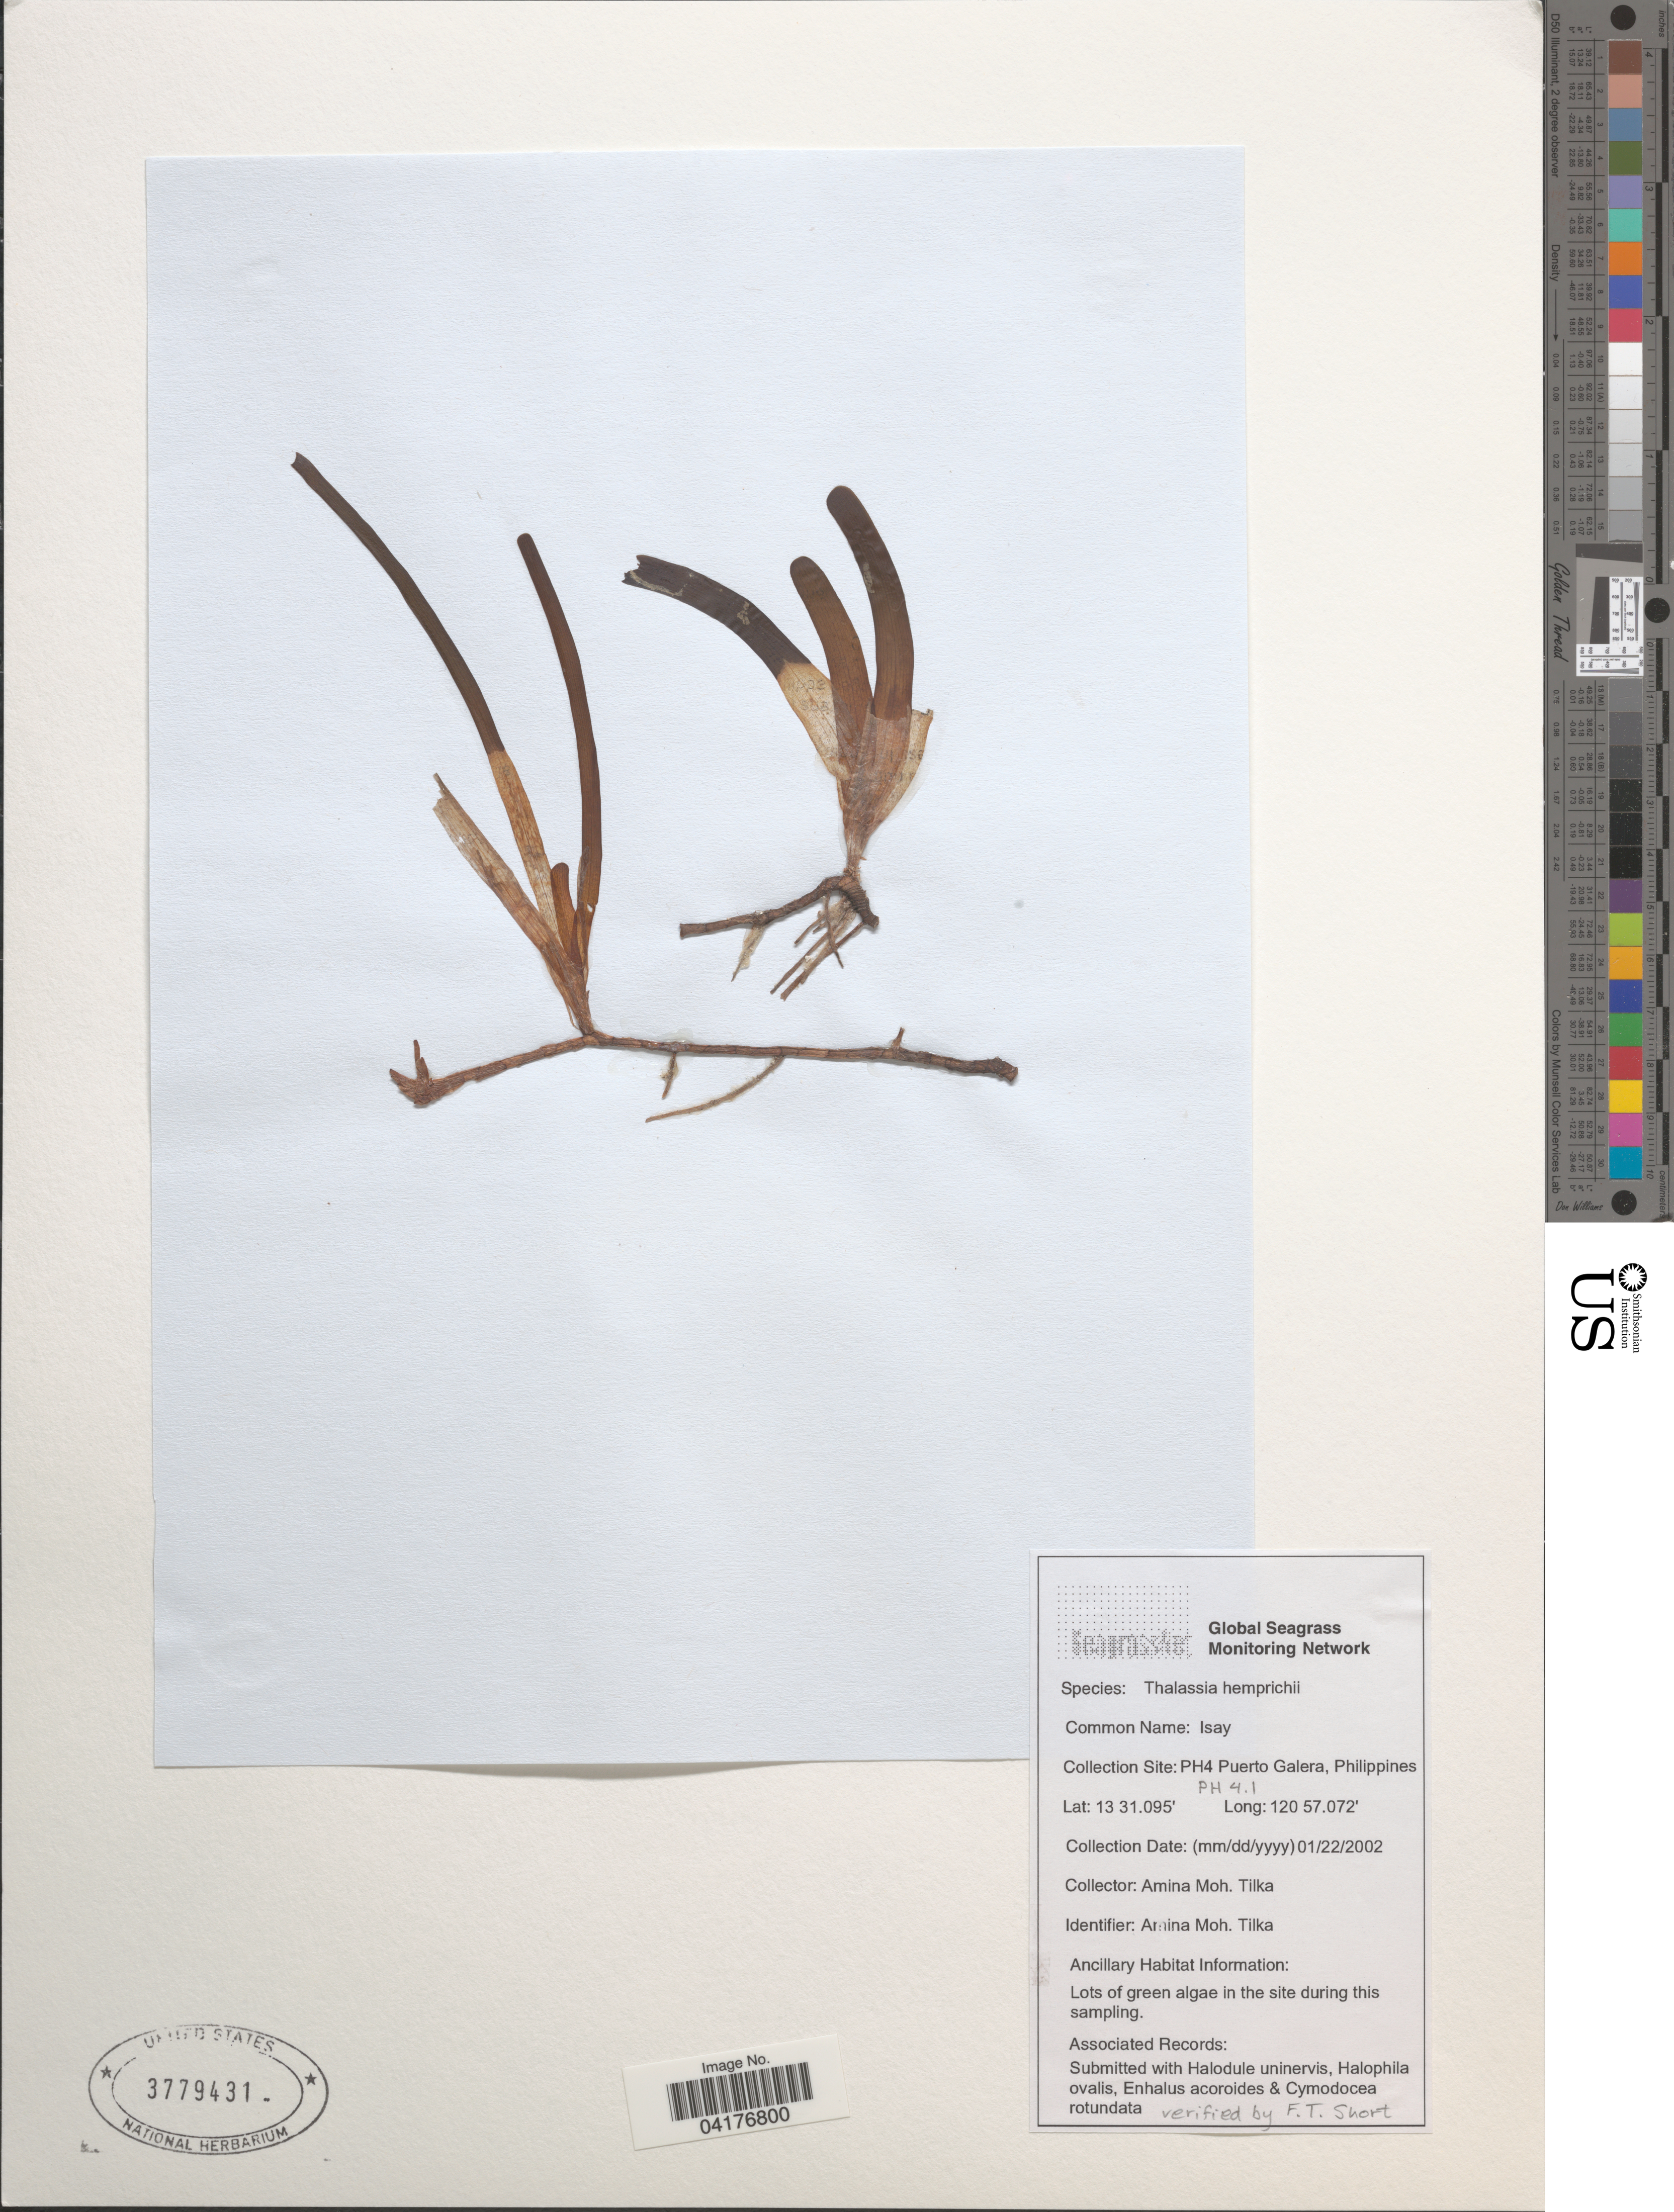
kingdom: Plantae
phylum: Tracheophyta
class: Liliopsida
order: Alismatales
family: Hydrocharitaceae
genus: Enhalus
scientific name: Enhalus acoroides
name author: (L. f.) Royle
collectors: A. Tilka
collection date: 2002-01-22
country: Philippines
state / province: Mimaropa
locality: PH4.1 Puerto Galera.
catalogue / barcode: US 3779431